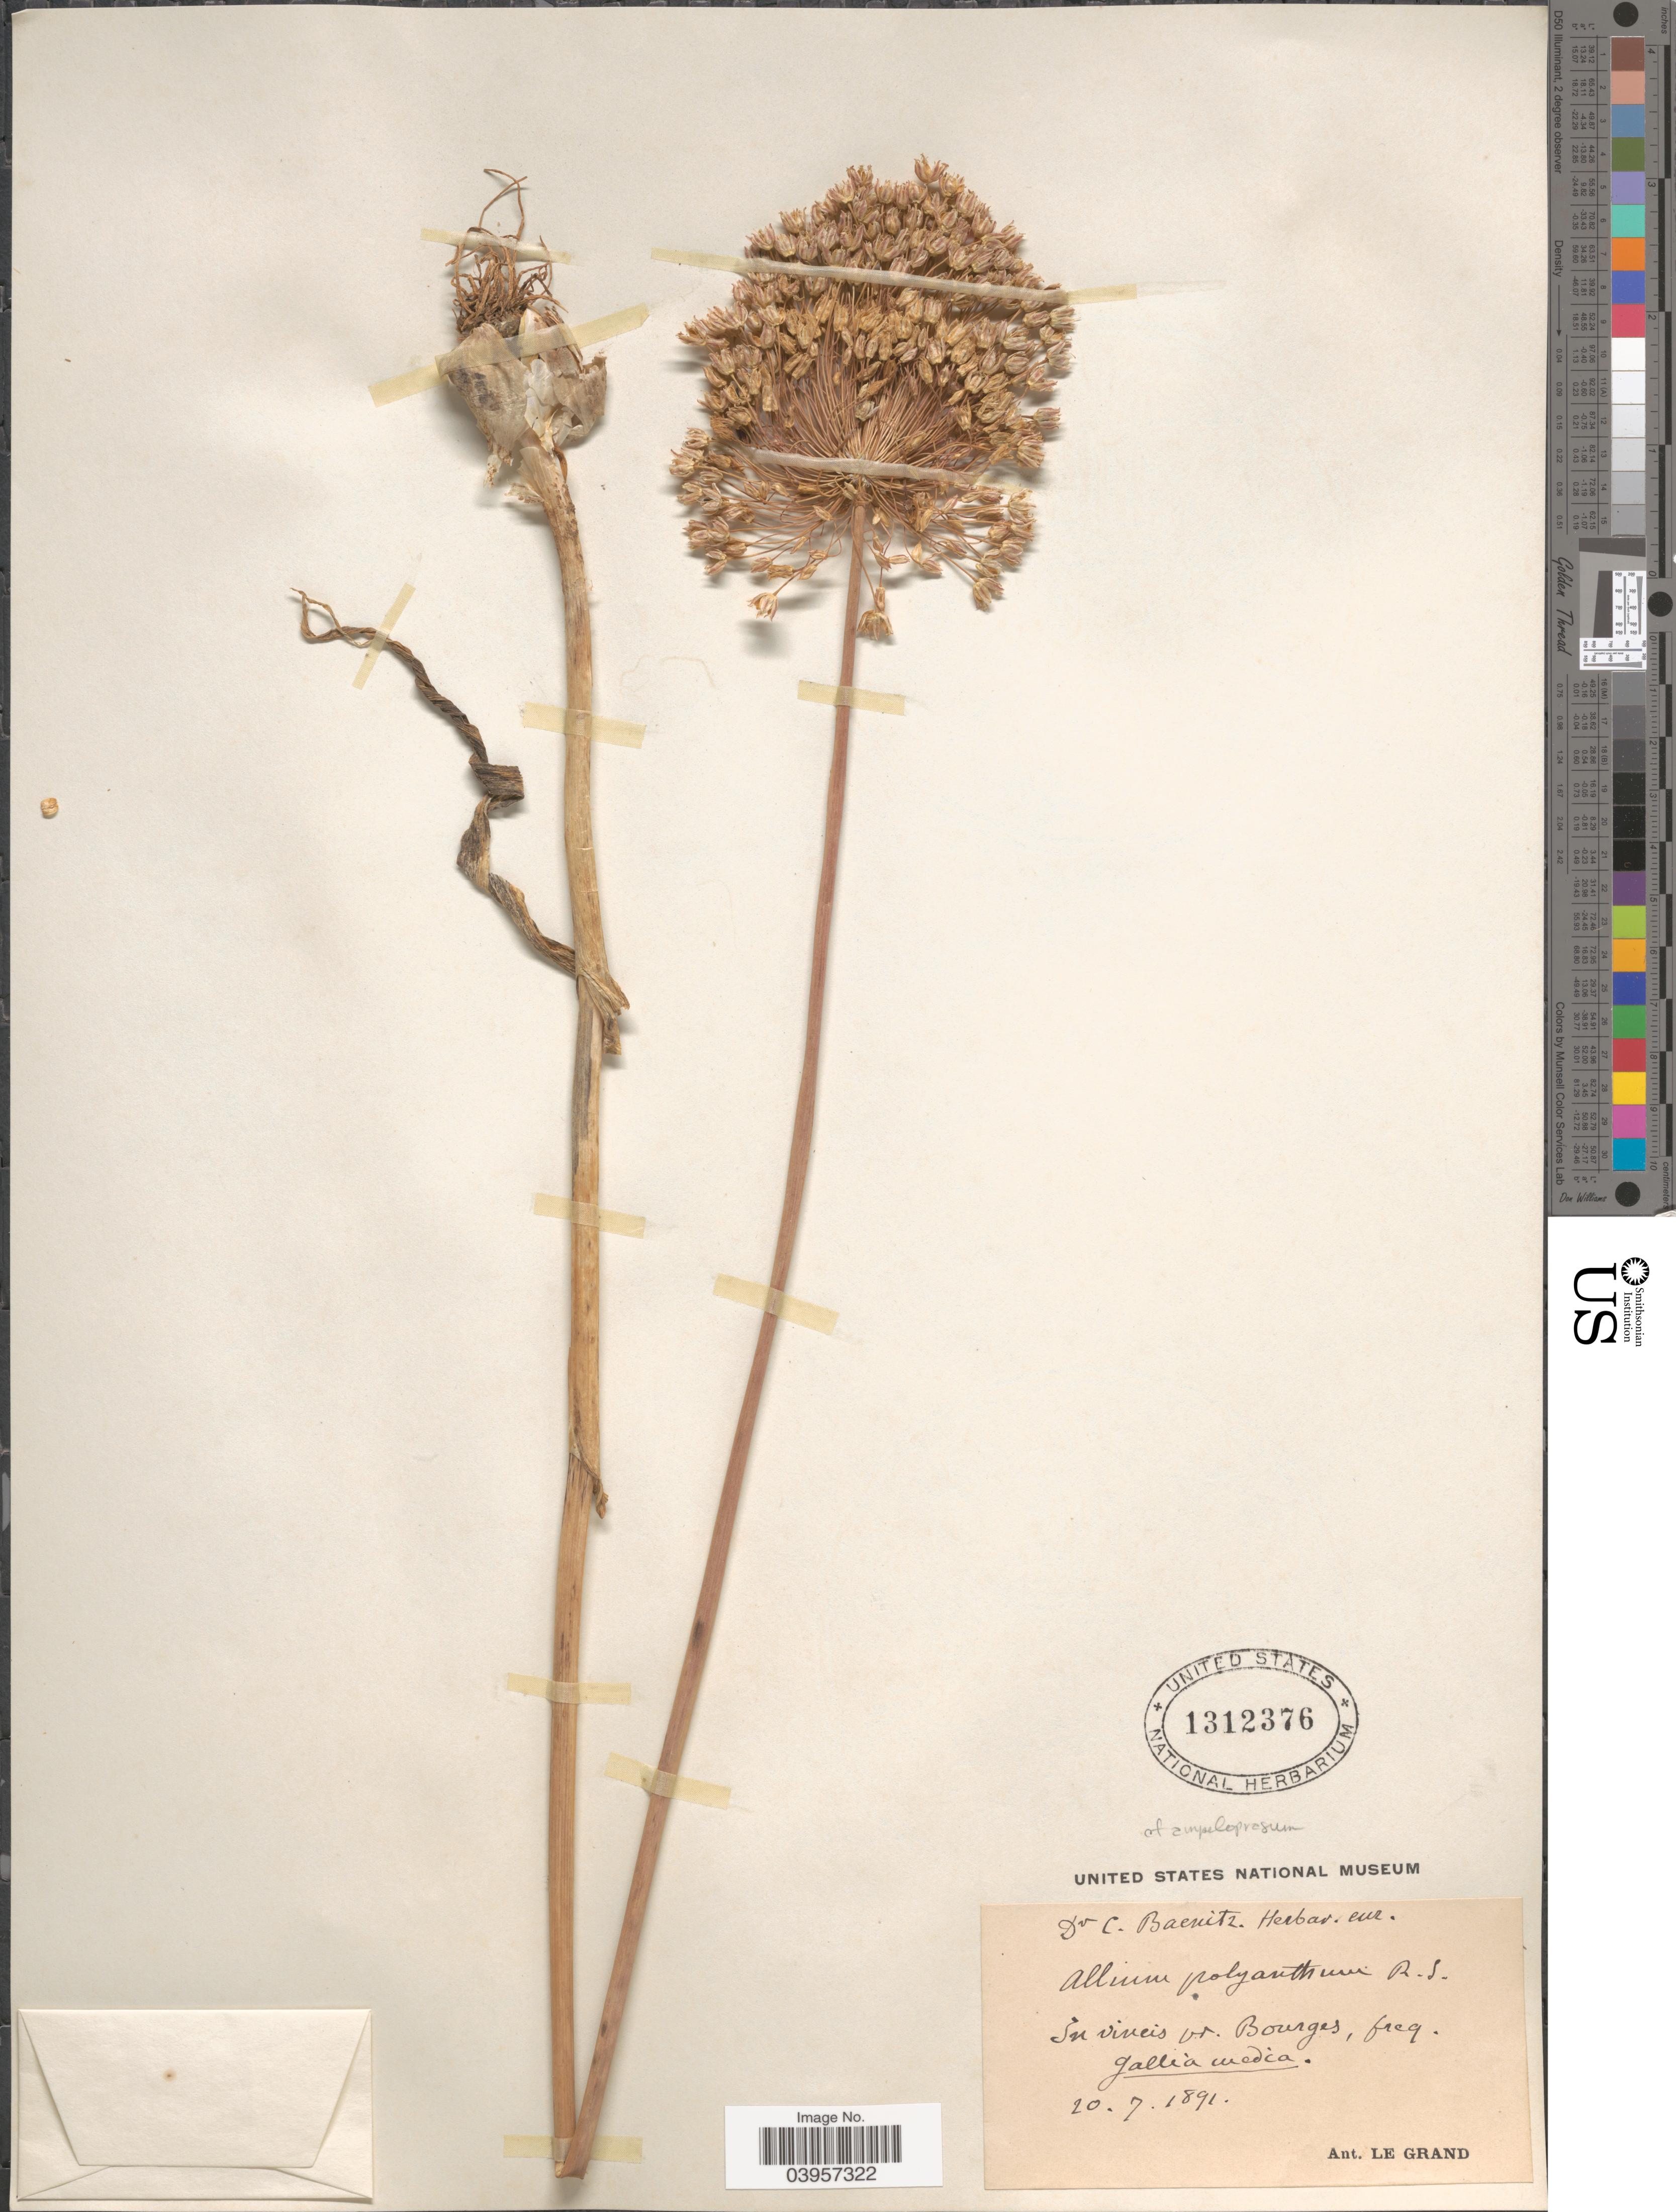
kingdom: Plantae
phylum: Tracheophyta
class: Liliopsida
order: Asparagales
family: Amaryllidaceae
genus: Allium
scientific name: Allium polyanthum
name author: Schult. & Schult. f.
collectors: A. Le Grand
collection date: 1891-07-20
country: France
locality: In vineis vr. Bourges, freq. Gallia media.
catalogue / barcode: US 1312376